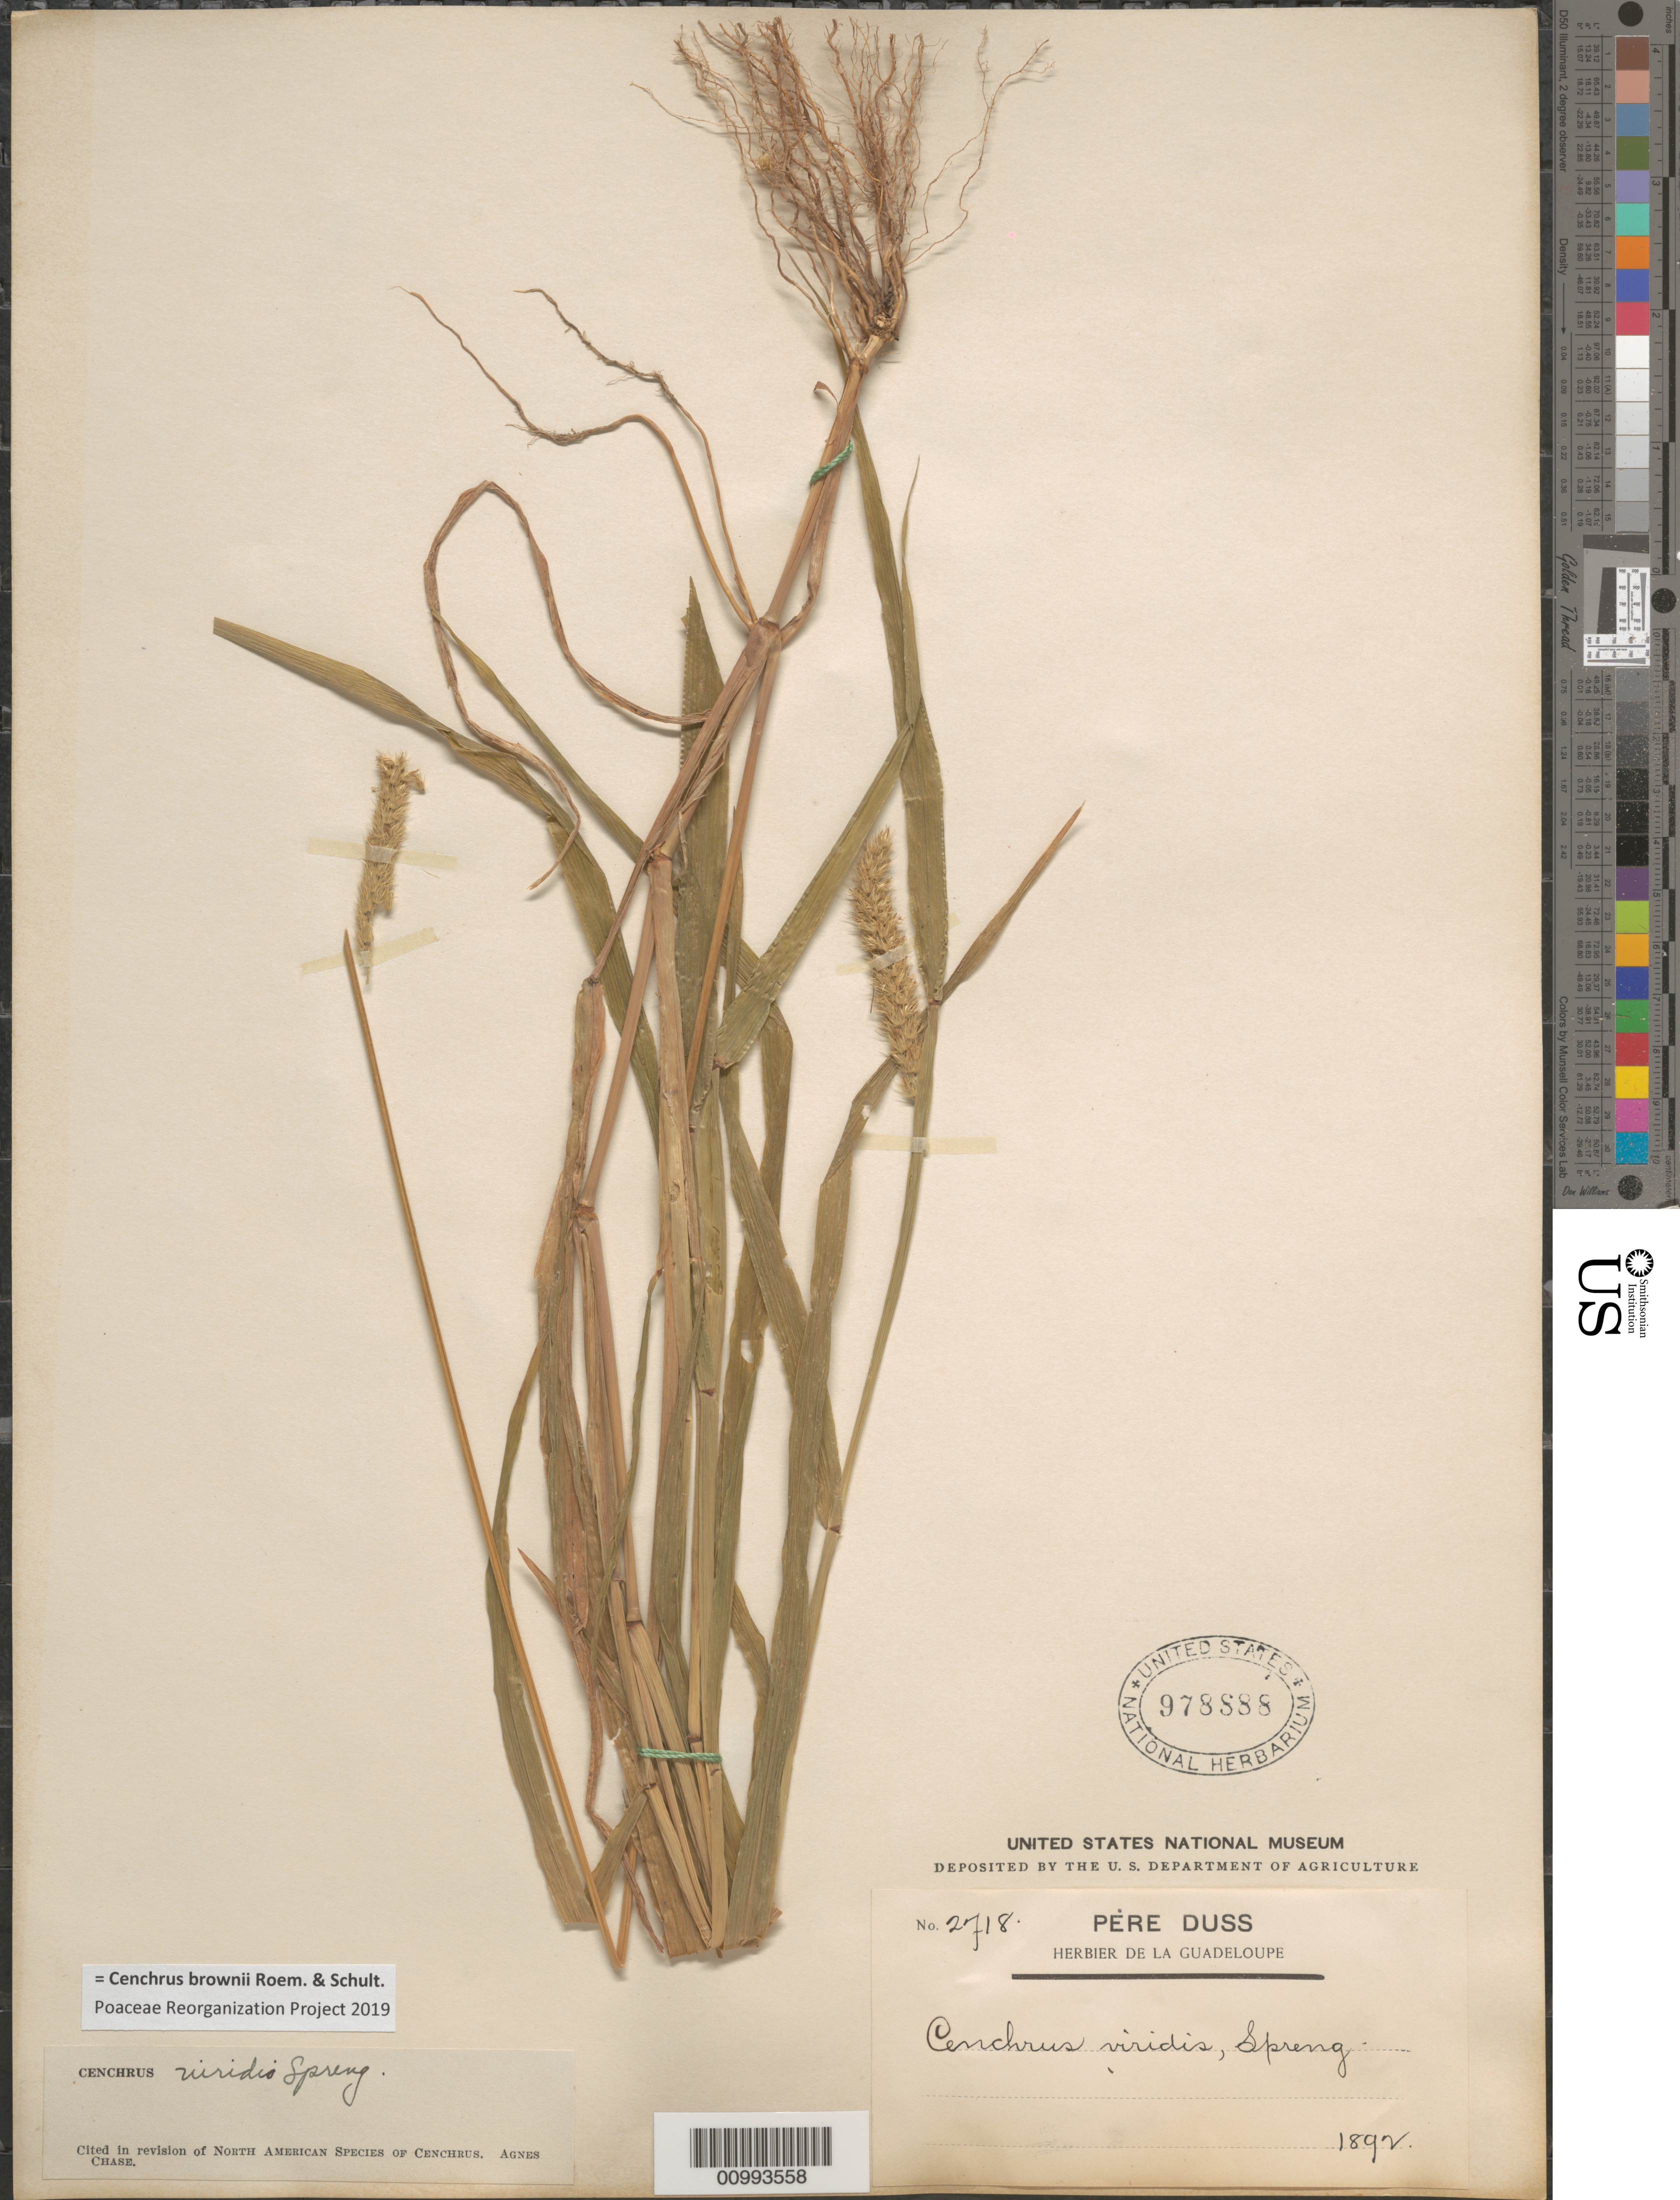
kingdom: Plantae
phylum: Tracheophyta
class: Liliopsida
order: Poales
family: Poaceae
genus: Cenchrus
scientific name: Cenchrus brownii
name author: Roem. & Schult.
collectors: Père Duss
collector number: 2718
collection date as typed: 1892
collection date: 1892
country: Guadeloupe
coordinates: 0 N, 0 E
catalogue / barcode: US 978888